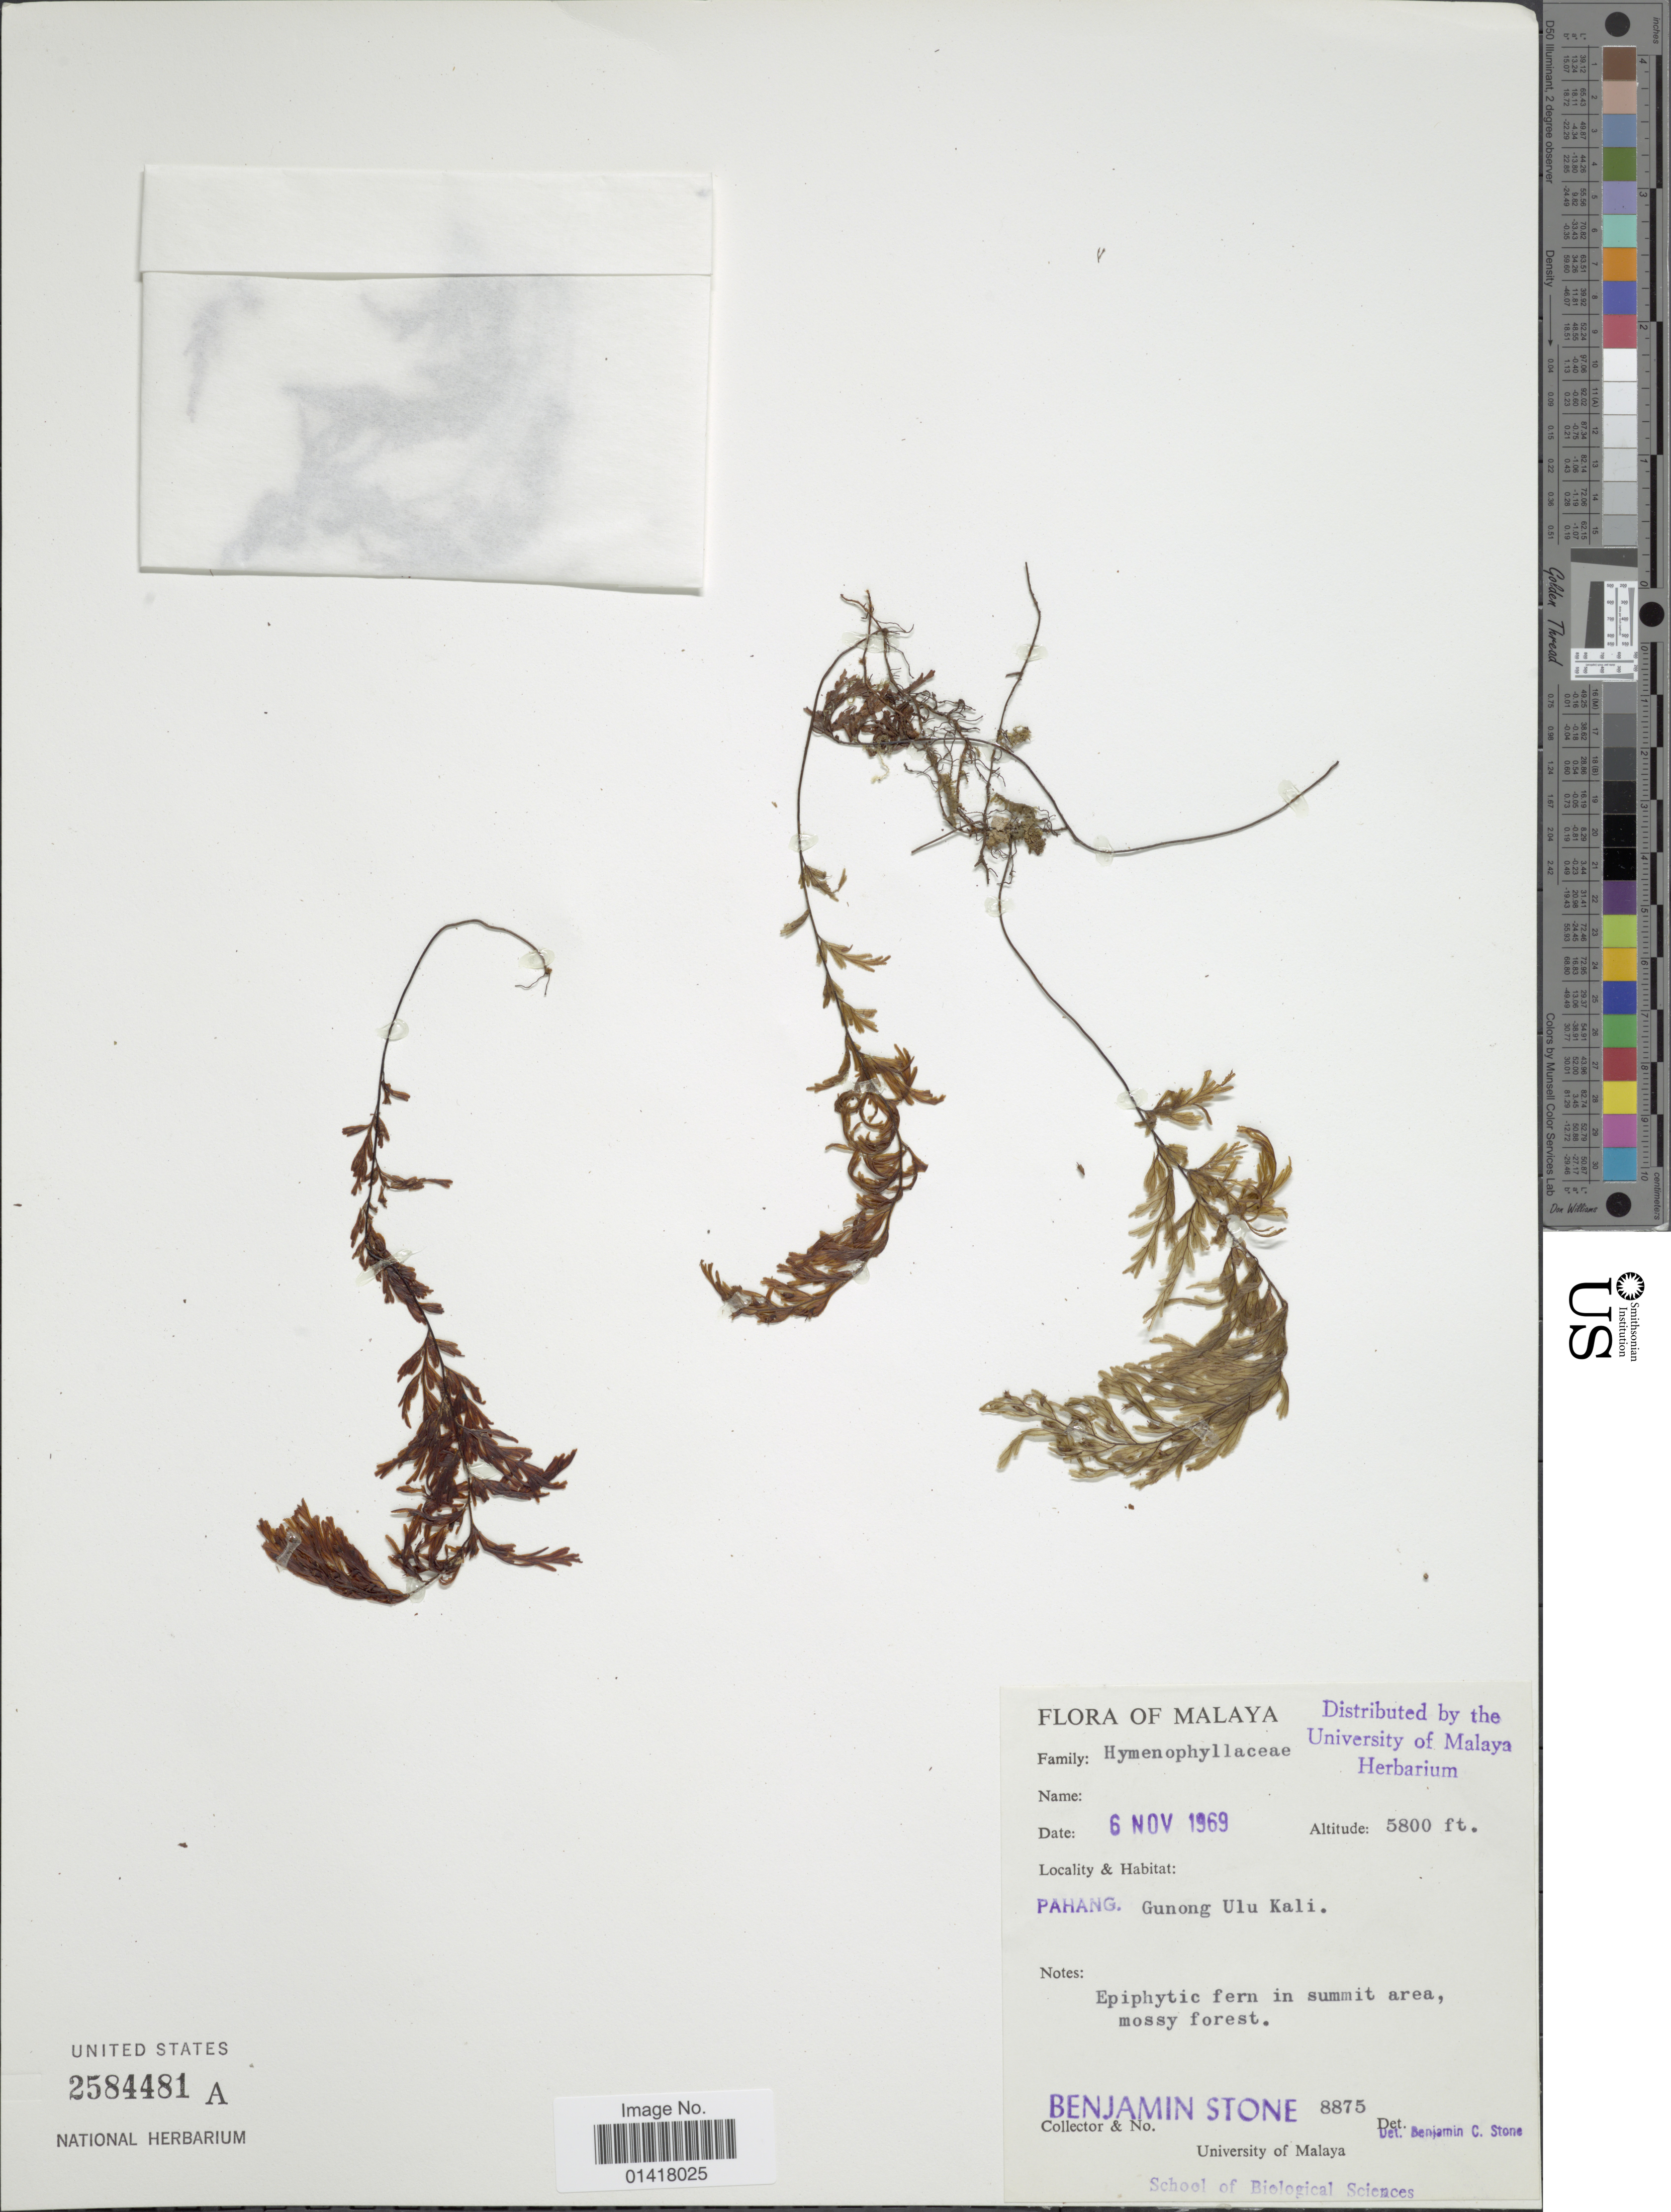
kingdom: Plantae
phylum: Tracheophyta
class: Polypodiopsida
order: Hymenophyllales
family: Hymenophyllaceae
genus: Hymenophyllum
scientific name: Hymenophyllum sp.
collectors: B. C. Stone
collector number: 8875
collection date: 1969-11-06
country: Malaysia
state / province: Pahang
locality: Gunong Ulu Kali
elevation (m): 1768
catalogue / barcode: US 2584481A